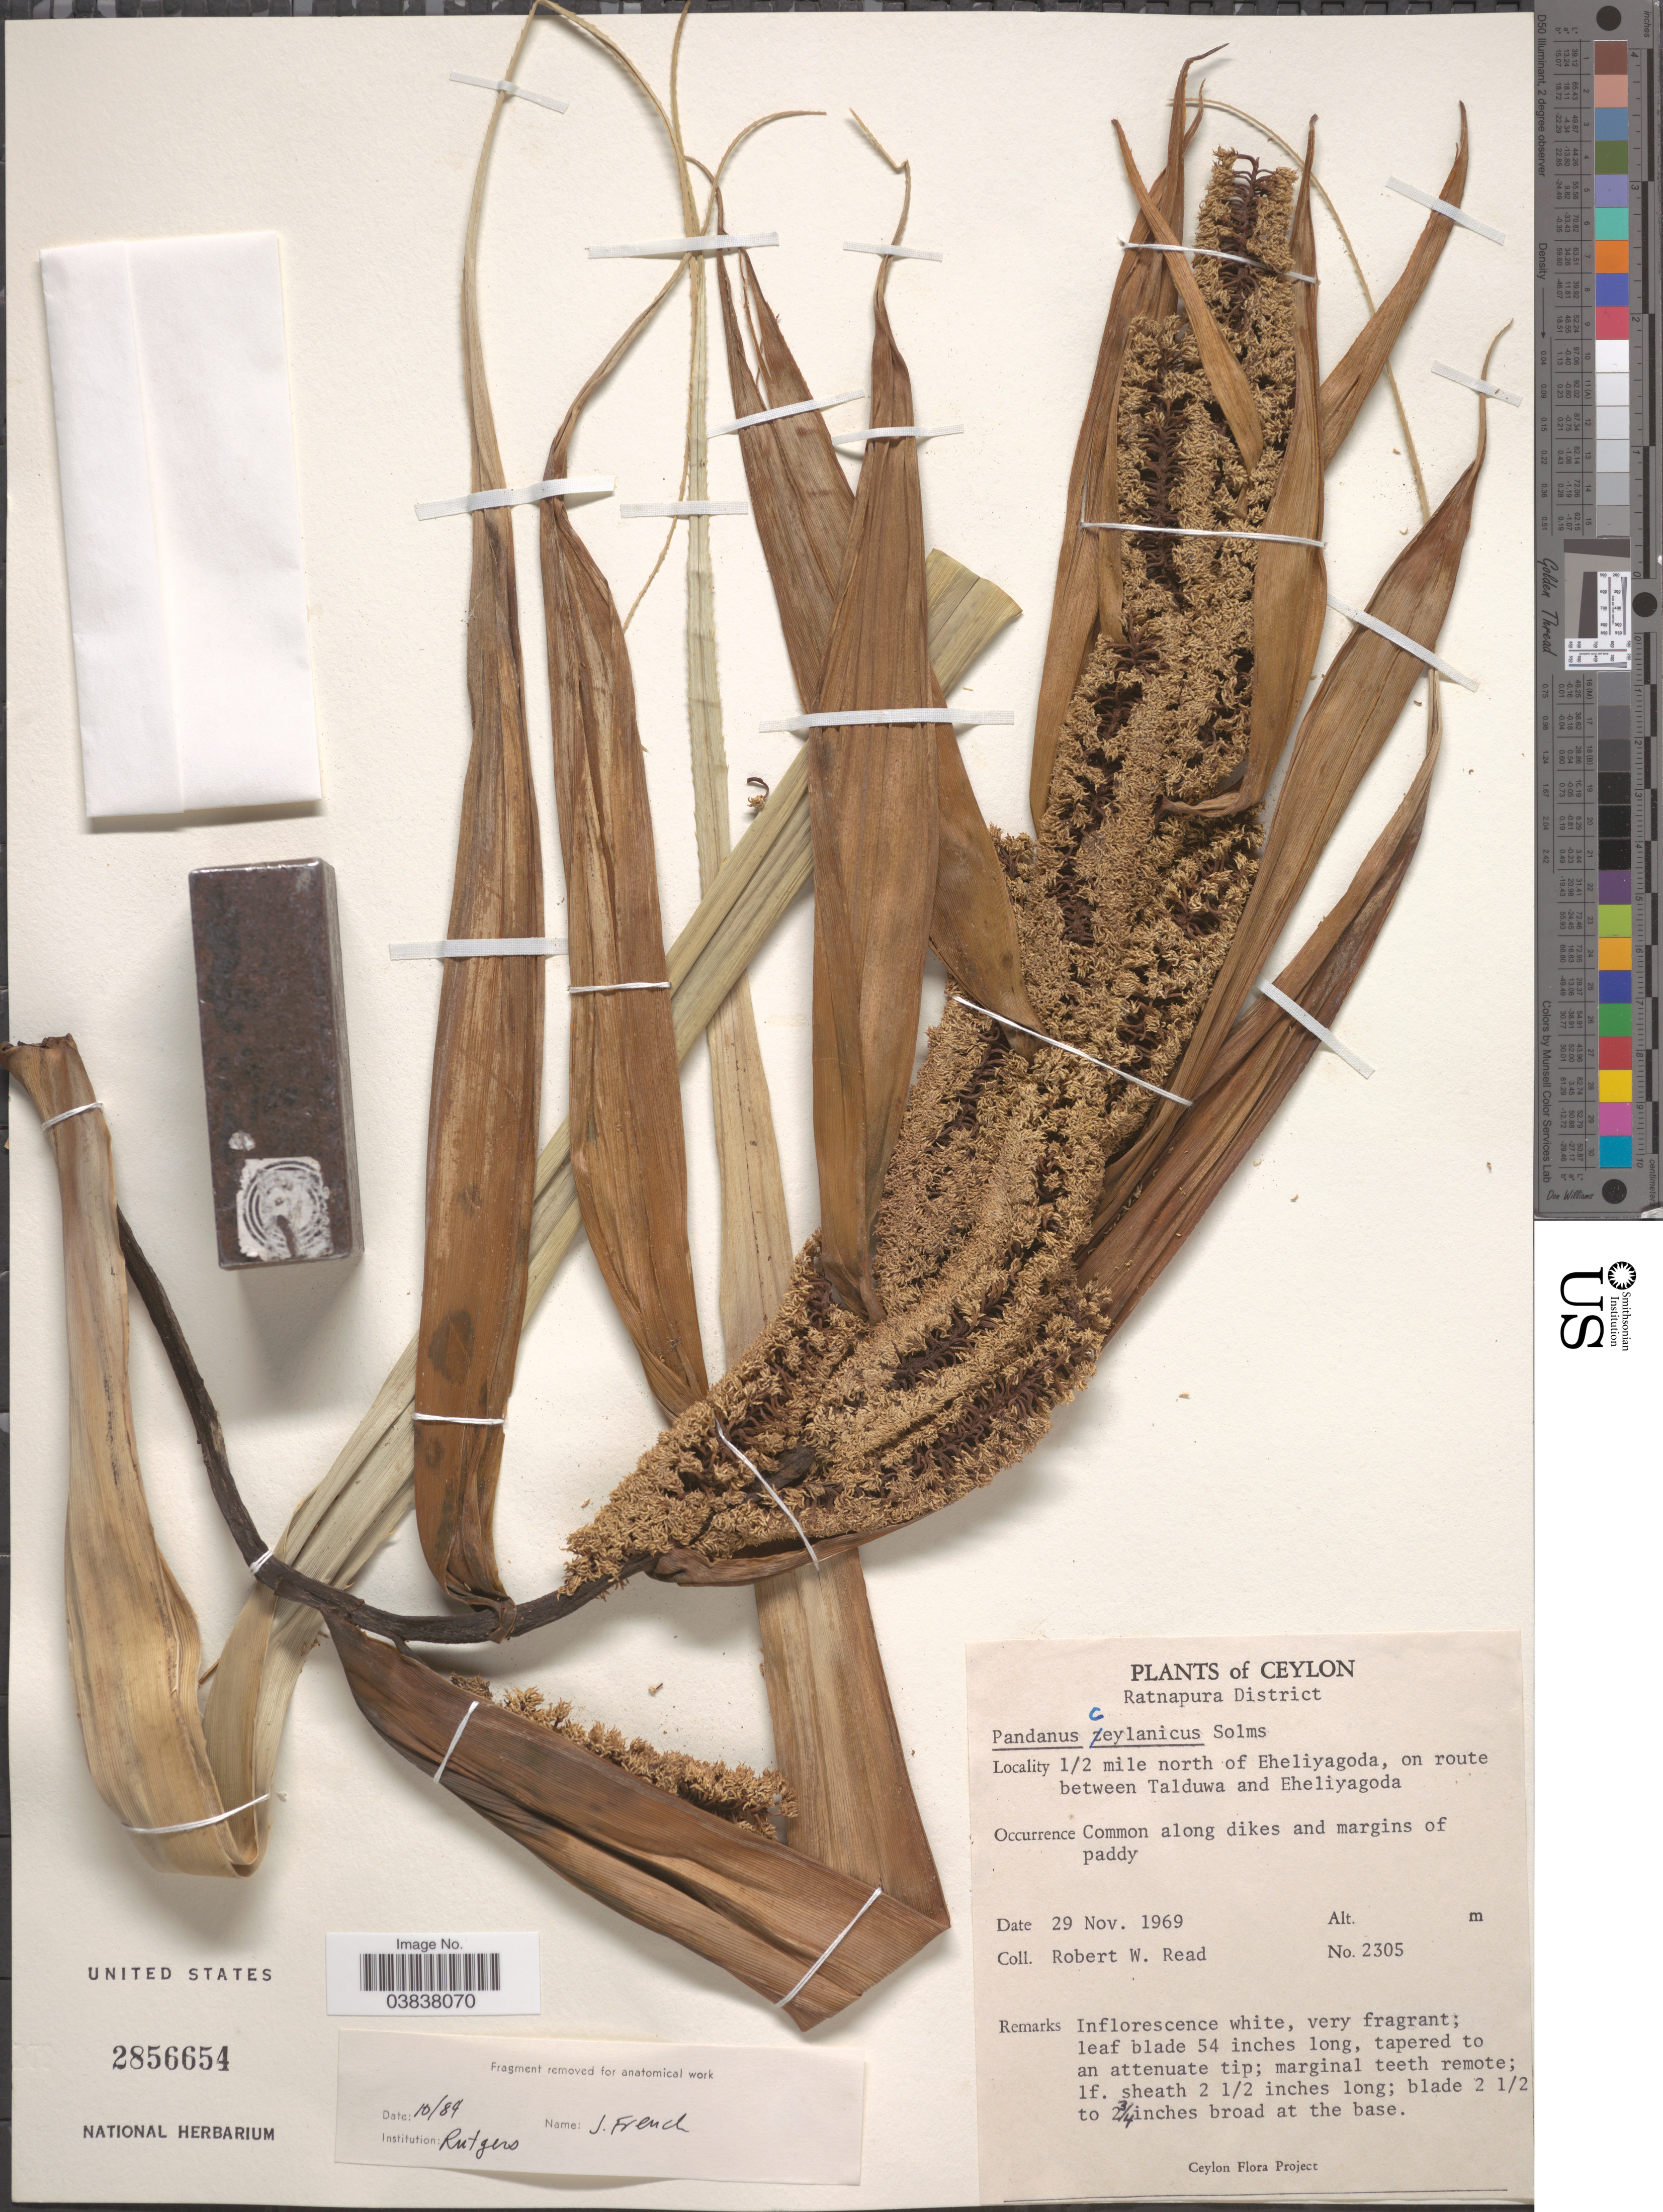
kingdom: Plantae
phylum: Tracheophyta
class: Liliopsida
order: Pandanales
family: Pandanaceae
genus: Pandanus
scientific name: Pandanus ceylanicus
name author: Solms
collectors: R. W. Read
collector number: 2305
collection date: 1969-11-29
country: Sri Lanka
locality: Ceylon. Ratnapura District. 1/2 mile north of Eheliyagoda, on route between Talduwa and Eheliyagoda.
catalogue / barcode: US 2856654